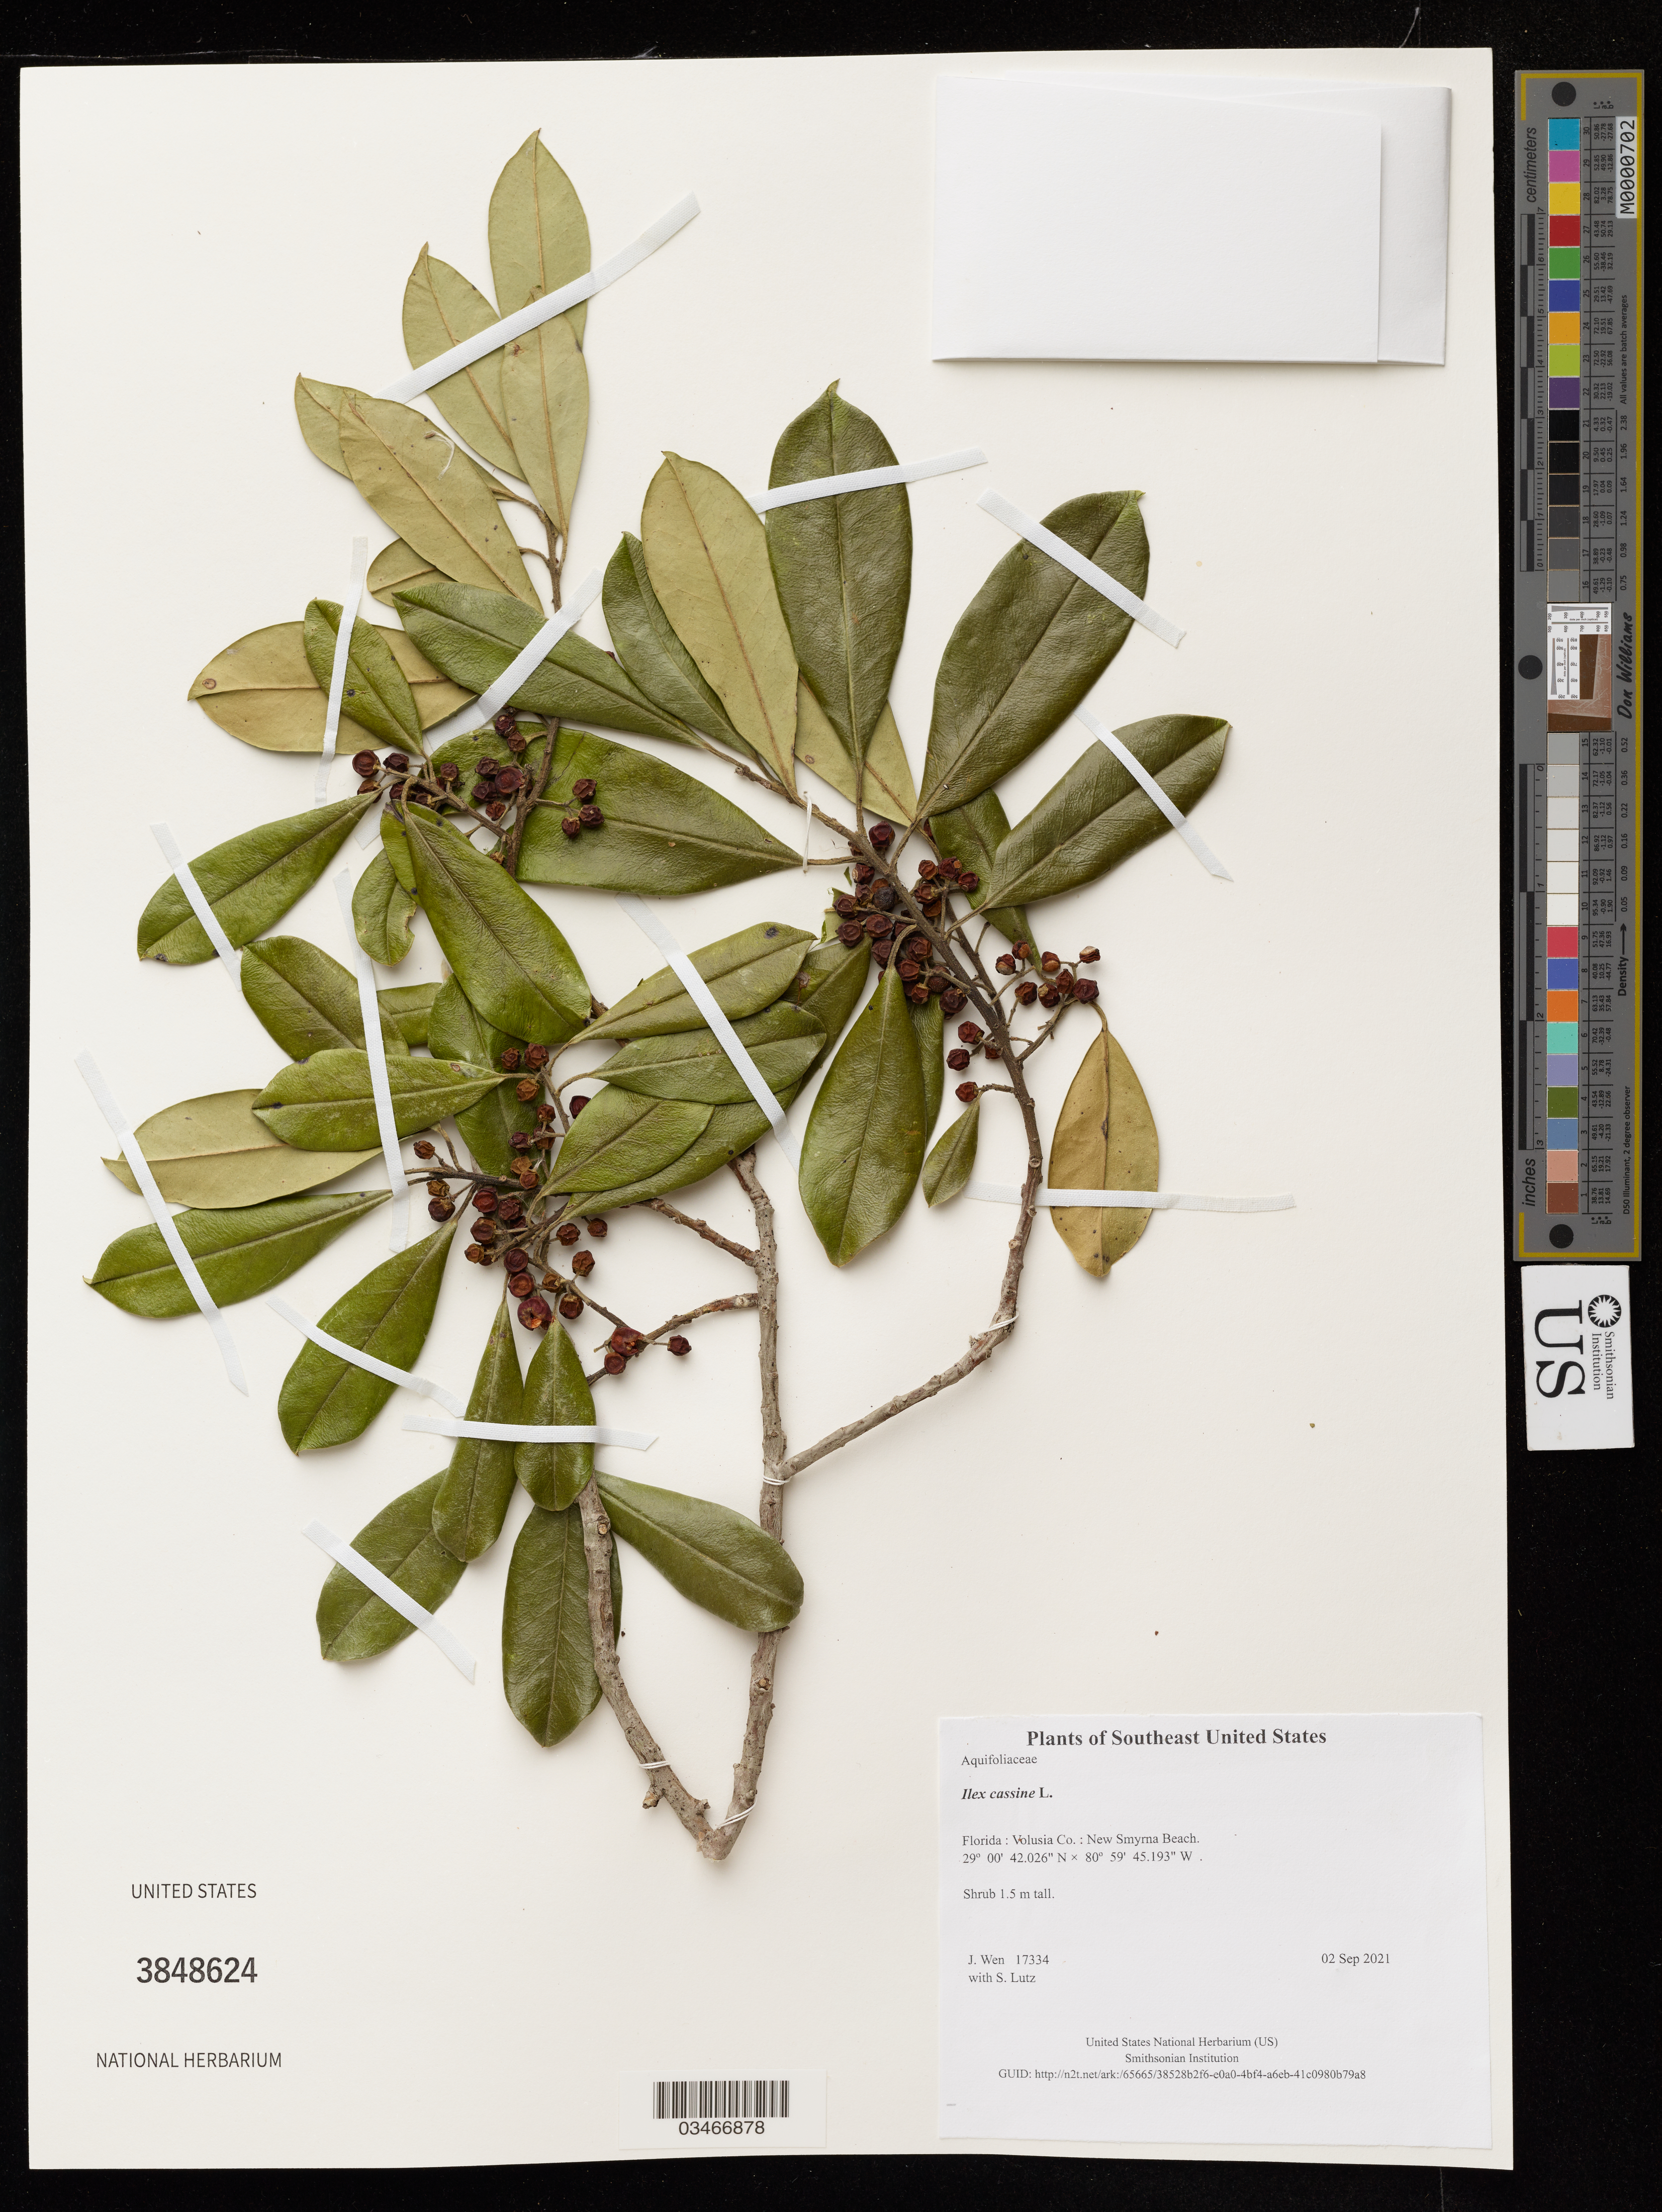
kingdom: Plantae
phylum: Tracheophyta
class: Magnoliopsida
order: Aquifoliales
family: Aquifoliaceae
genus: Ilex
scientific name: Ilex cassine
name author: L.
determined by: Wen, Jun, (BOT), Smithsonian Institution - National Museum of Natural History (UNITED STATES)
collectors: J. Wen & S. Lutz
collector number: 17334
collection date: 2021-09-02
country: United States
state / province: Florida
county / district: Volusia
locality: New Smyrna Beach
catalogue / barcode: US 3848624